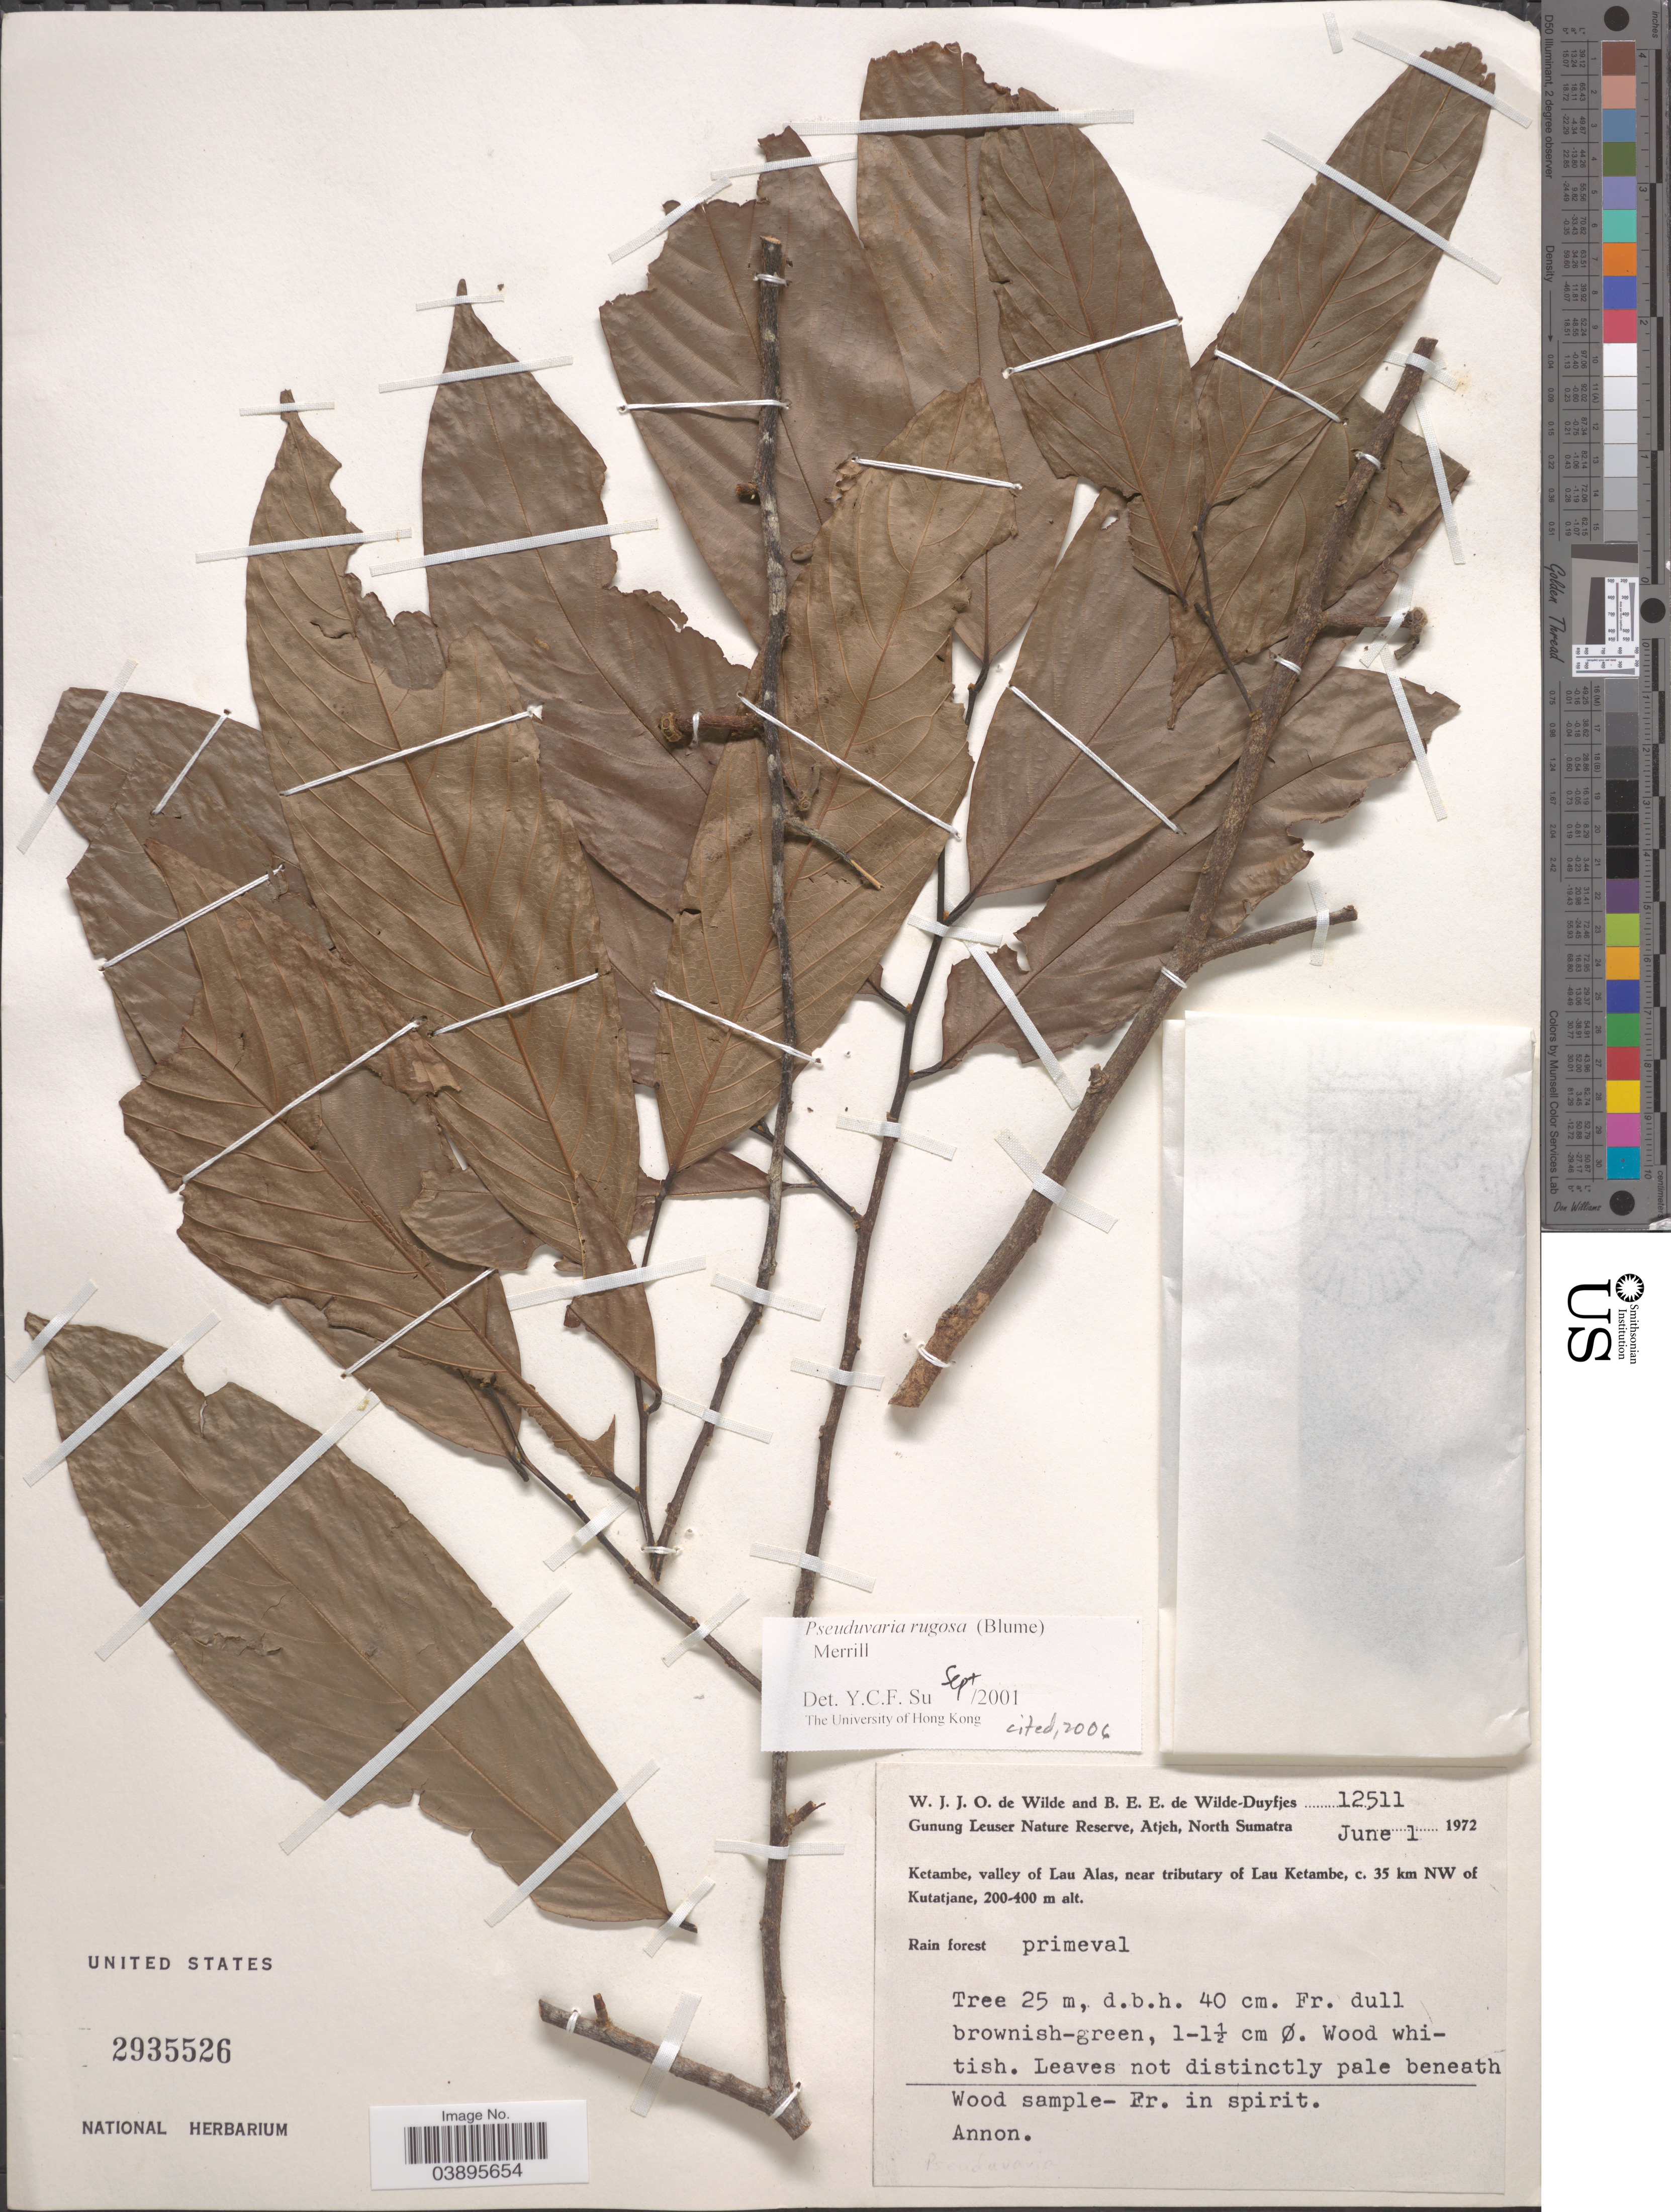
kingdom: Plantae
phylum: Tracheophyta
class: Magnoliopsida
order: Magnoliales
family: Annonaceae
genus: Pseuduvaria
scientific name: Pseuduvaria rugosa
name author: (Blume) Merr.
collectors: W. J. de Wilde & B. E. de Wilde-Duyfjes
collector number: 12511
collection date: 1972-06-01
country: Indonesia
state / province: Sumatra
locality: Gunung Leuser Nature Reserve, Atjeh, North Sumatra. Ketambe; valley of Lau Alas, near tributary of Lau Ketambe, c. 35 km NW of Kutatjane.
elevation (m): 200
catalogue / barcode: US 2935526